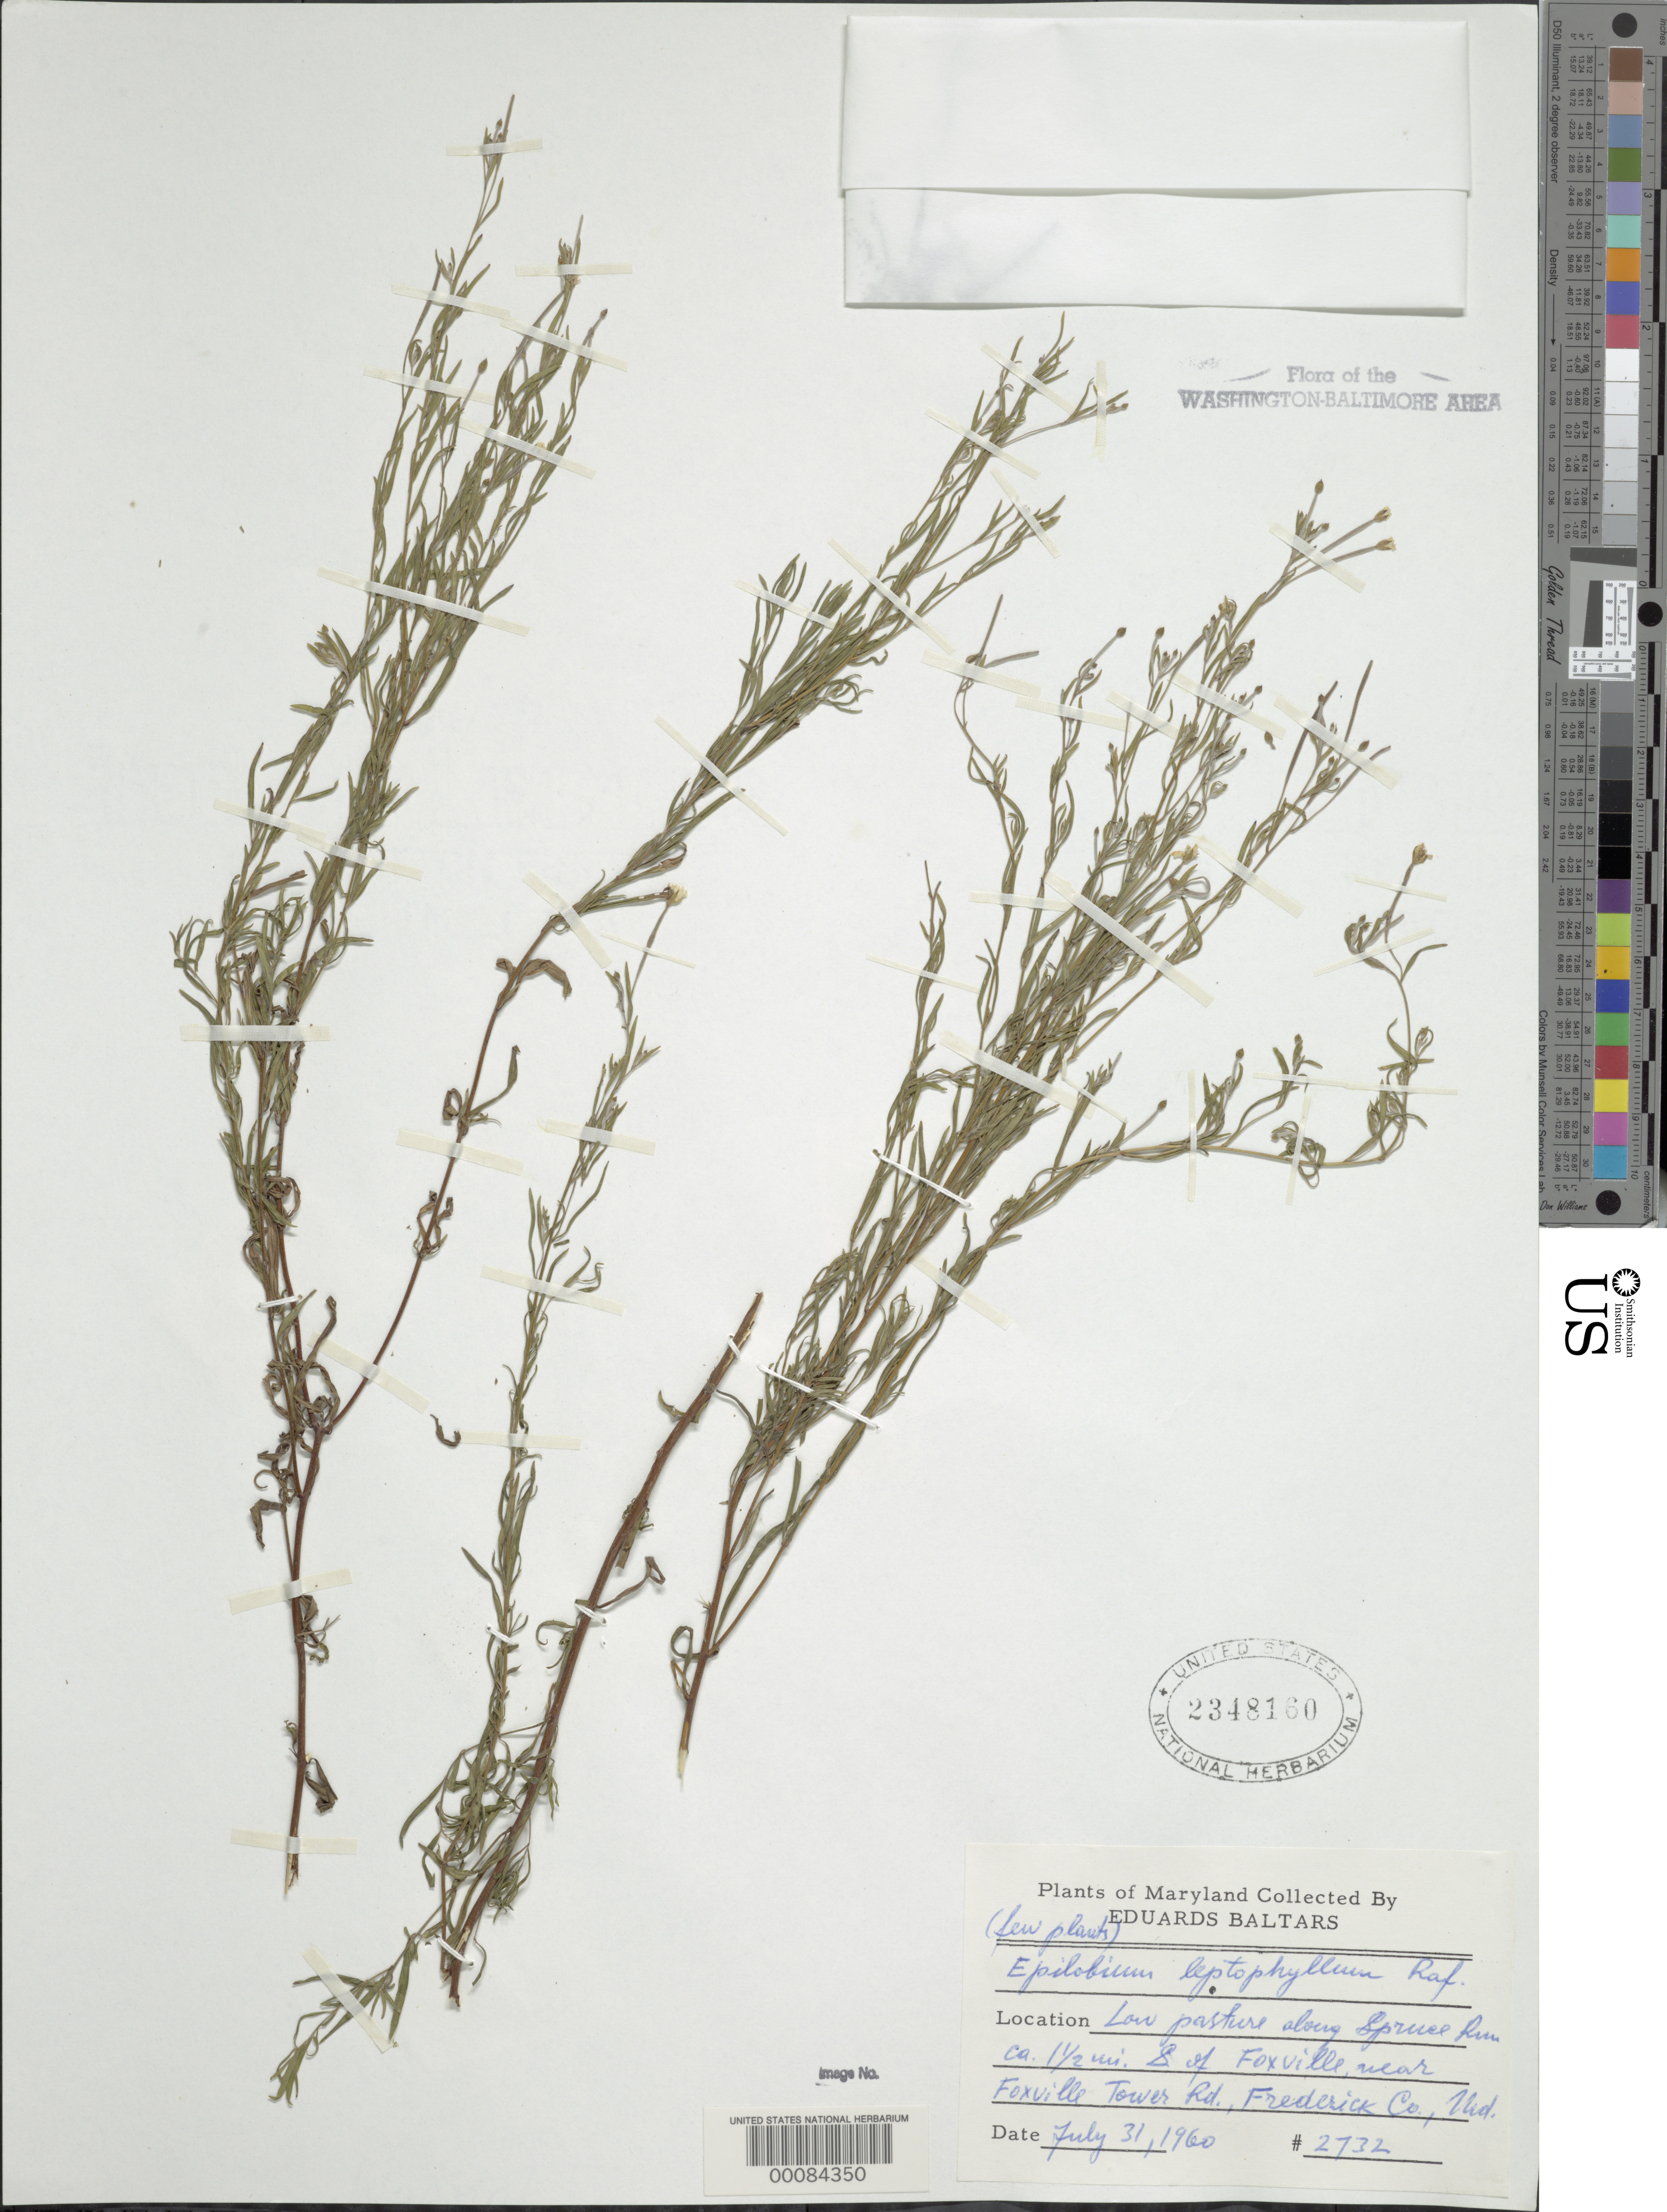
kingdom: Plantae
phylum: Tracheophyta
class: Magnoliopsida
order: Myrtales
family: Onagraceae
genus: Epilobium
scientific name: Epilobium leptophyllum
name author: Raf.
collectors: E. Baltars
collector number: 2732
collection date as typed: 31 Jul 1960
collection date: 1960-07-31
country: United States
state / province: Maryland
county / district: Frederick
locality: R Rd.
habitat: Low pasture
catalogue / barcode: US 2348160